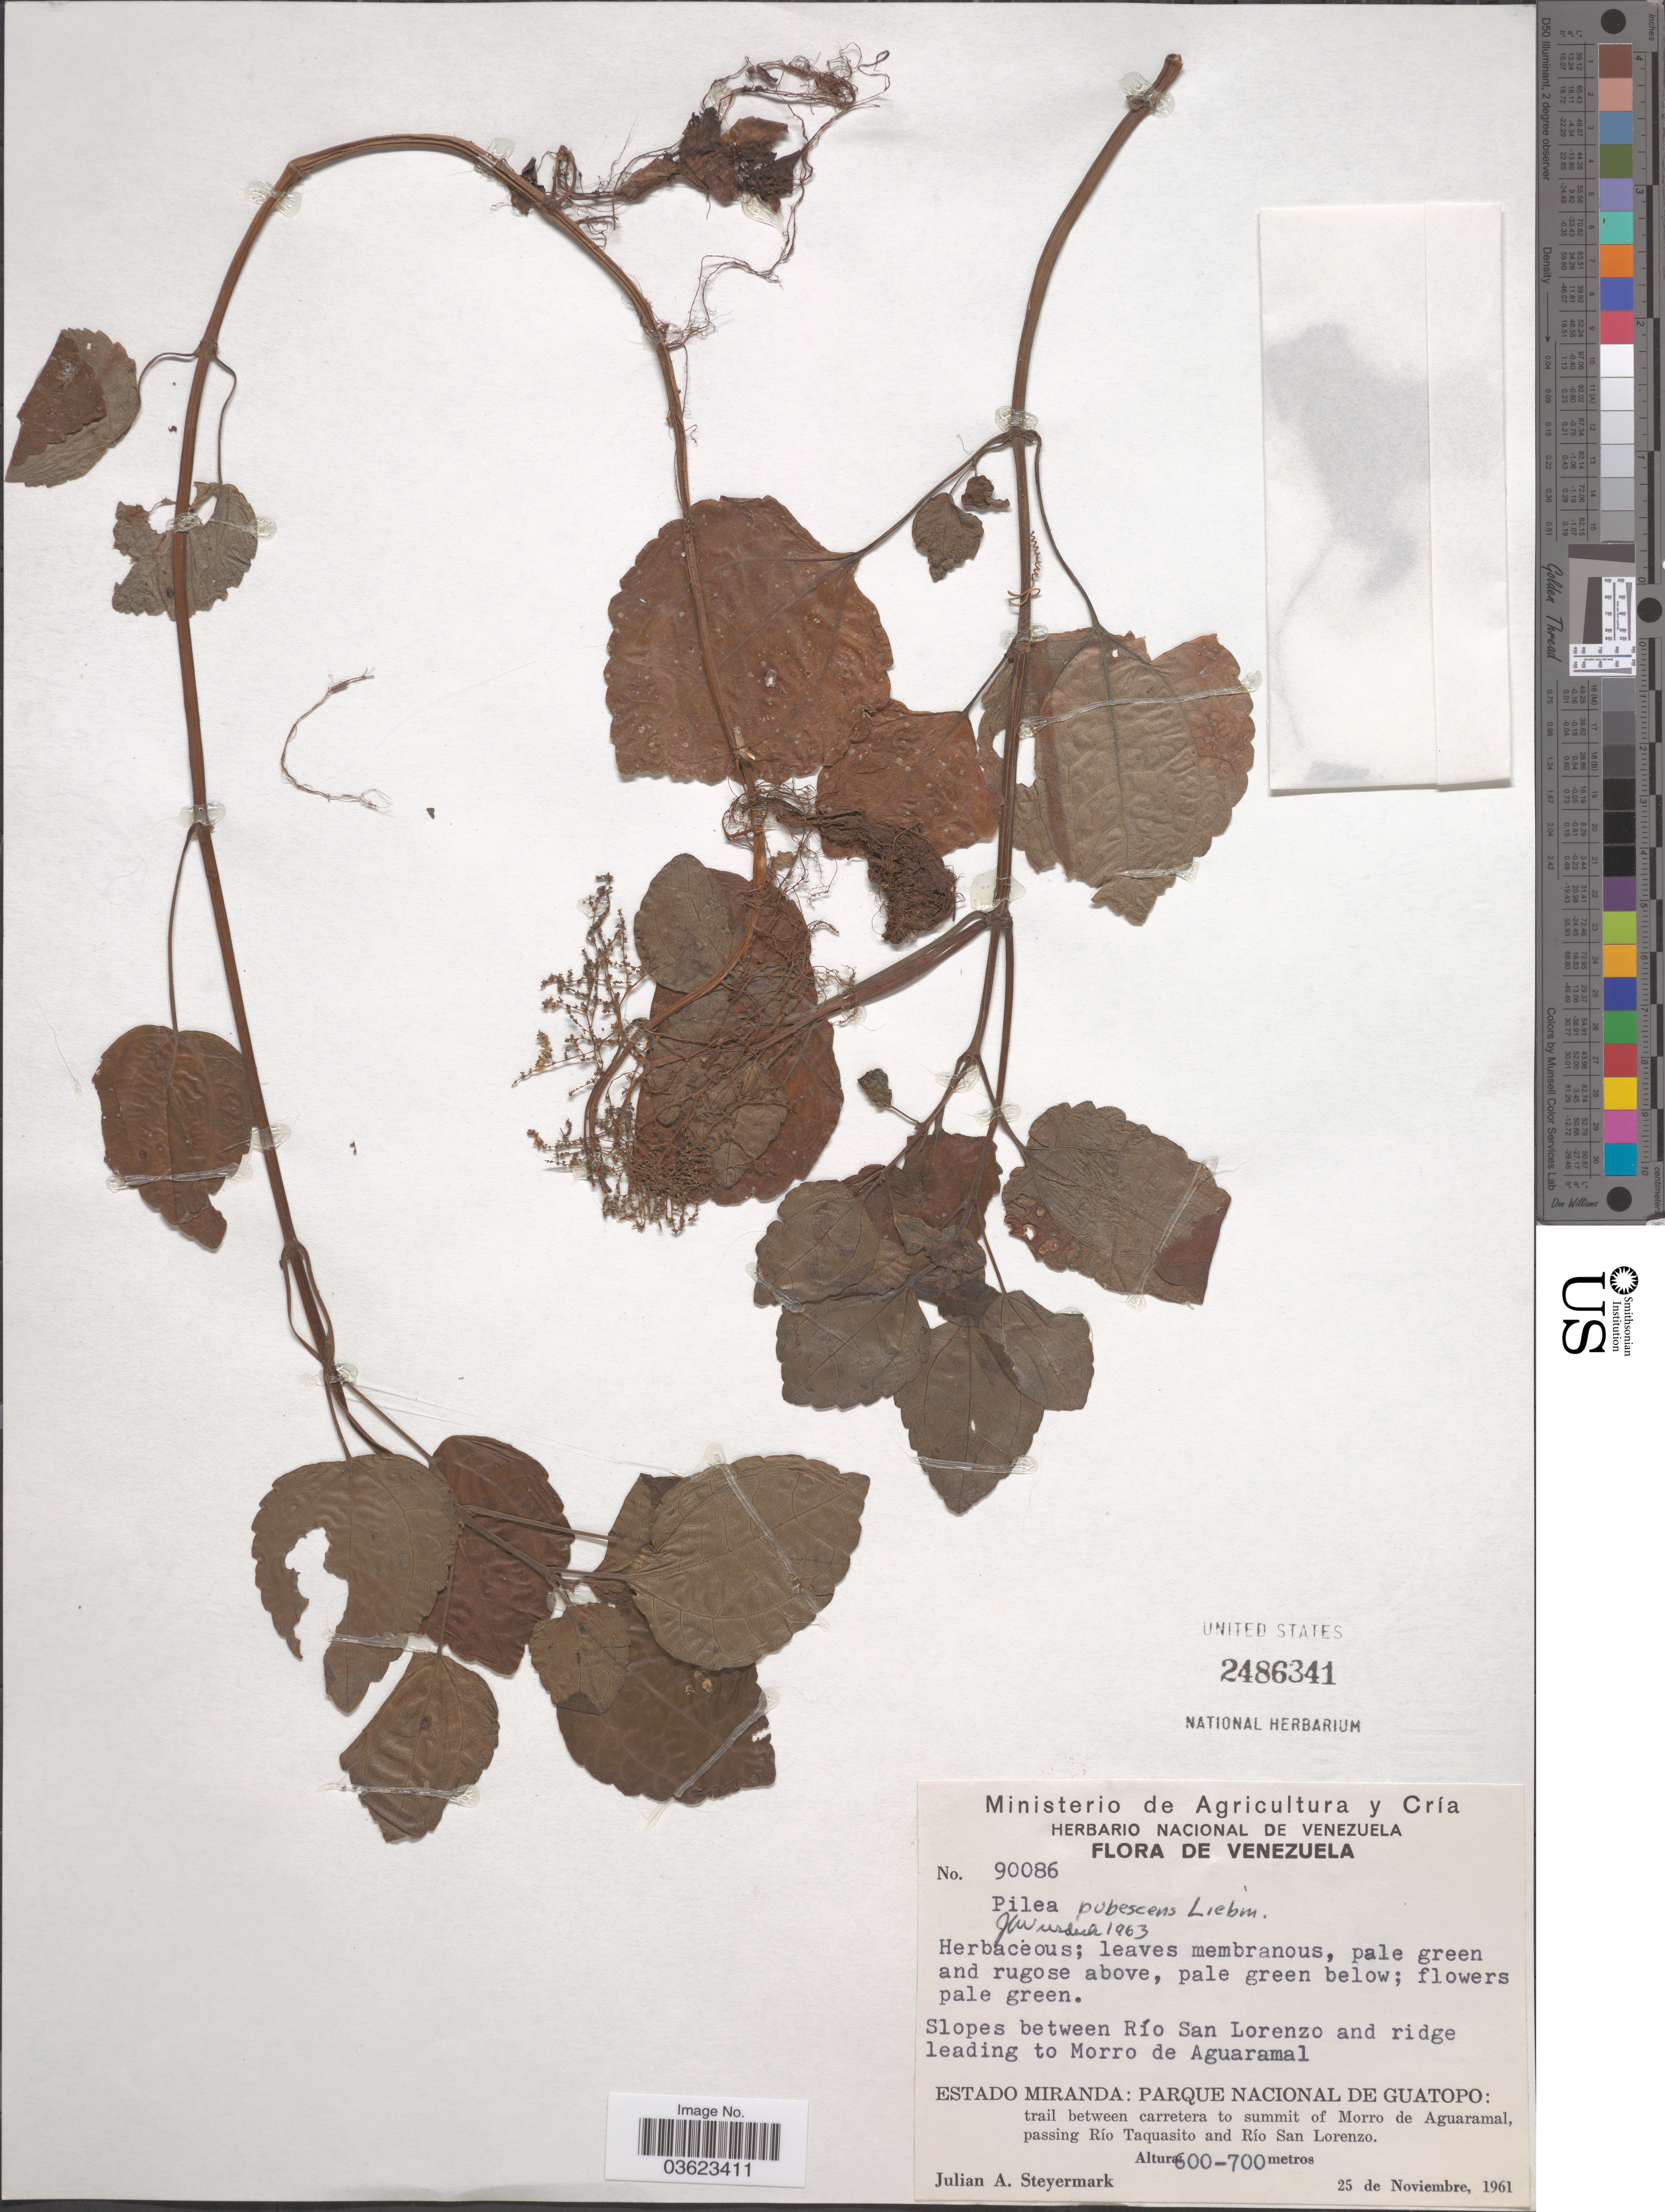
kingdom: Plantae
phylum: Tracheophyta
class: Magnoliopsida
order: Rosales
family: Urticaceae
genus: Pilea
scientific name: Pilea pubescens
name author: Liebm.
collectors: J. Steyermark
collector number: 90086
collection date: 1961-11-25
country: Venezuela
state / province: Miranda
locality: Slopes between Río San Lorenzo and ridge leading to Morro de Aguaramal. Estado Miranda: Parque Nacional de Guatopo: trail between carretera to summit of Morro de Aguaramal, passing Río Taquasito and Río San Lorenzo.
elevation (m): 600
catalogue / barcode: US 2486341